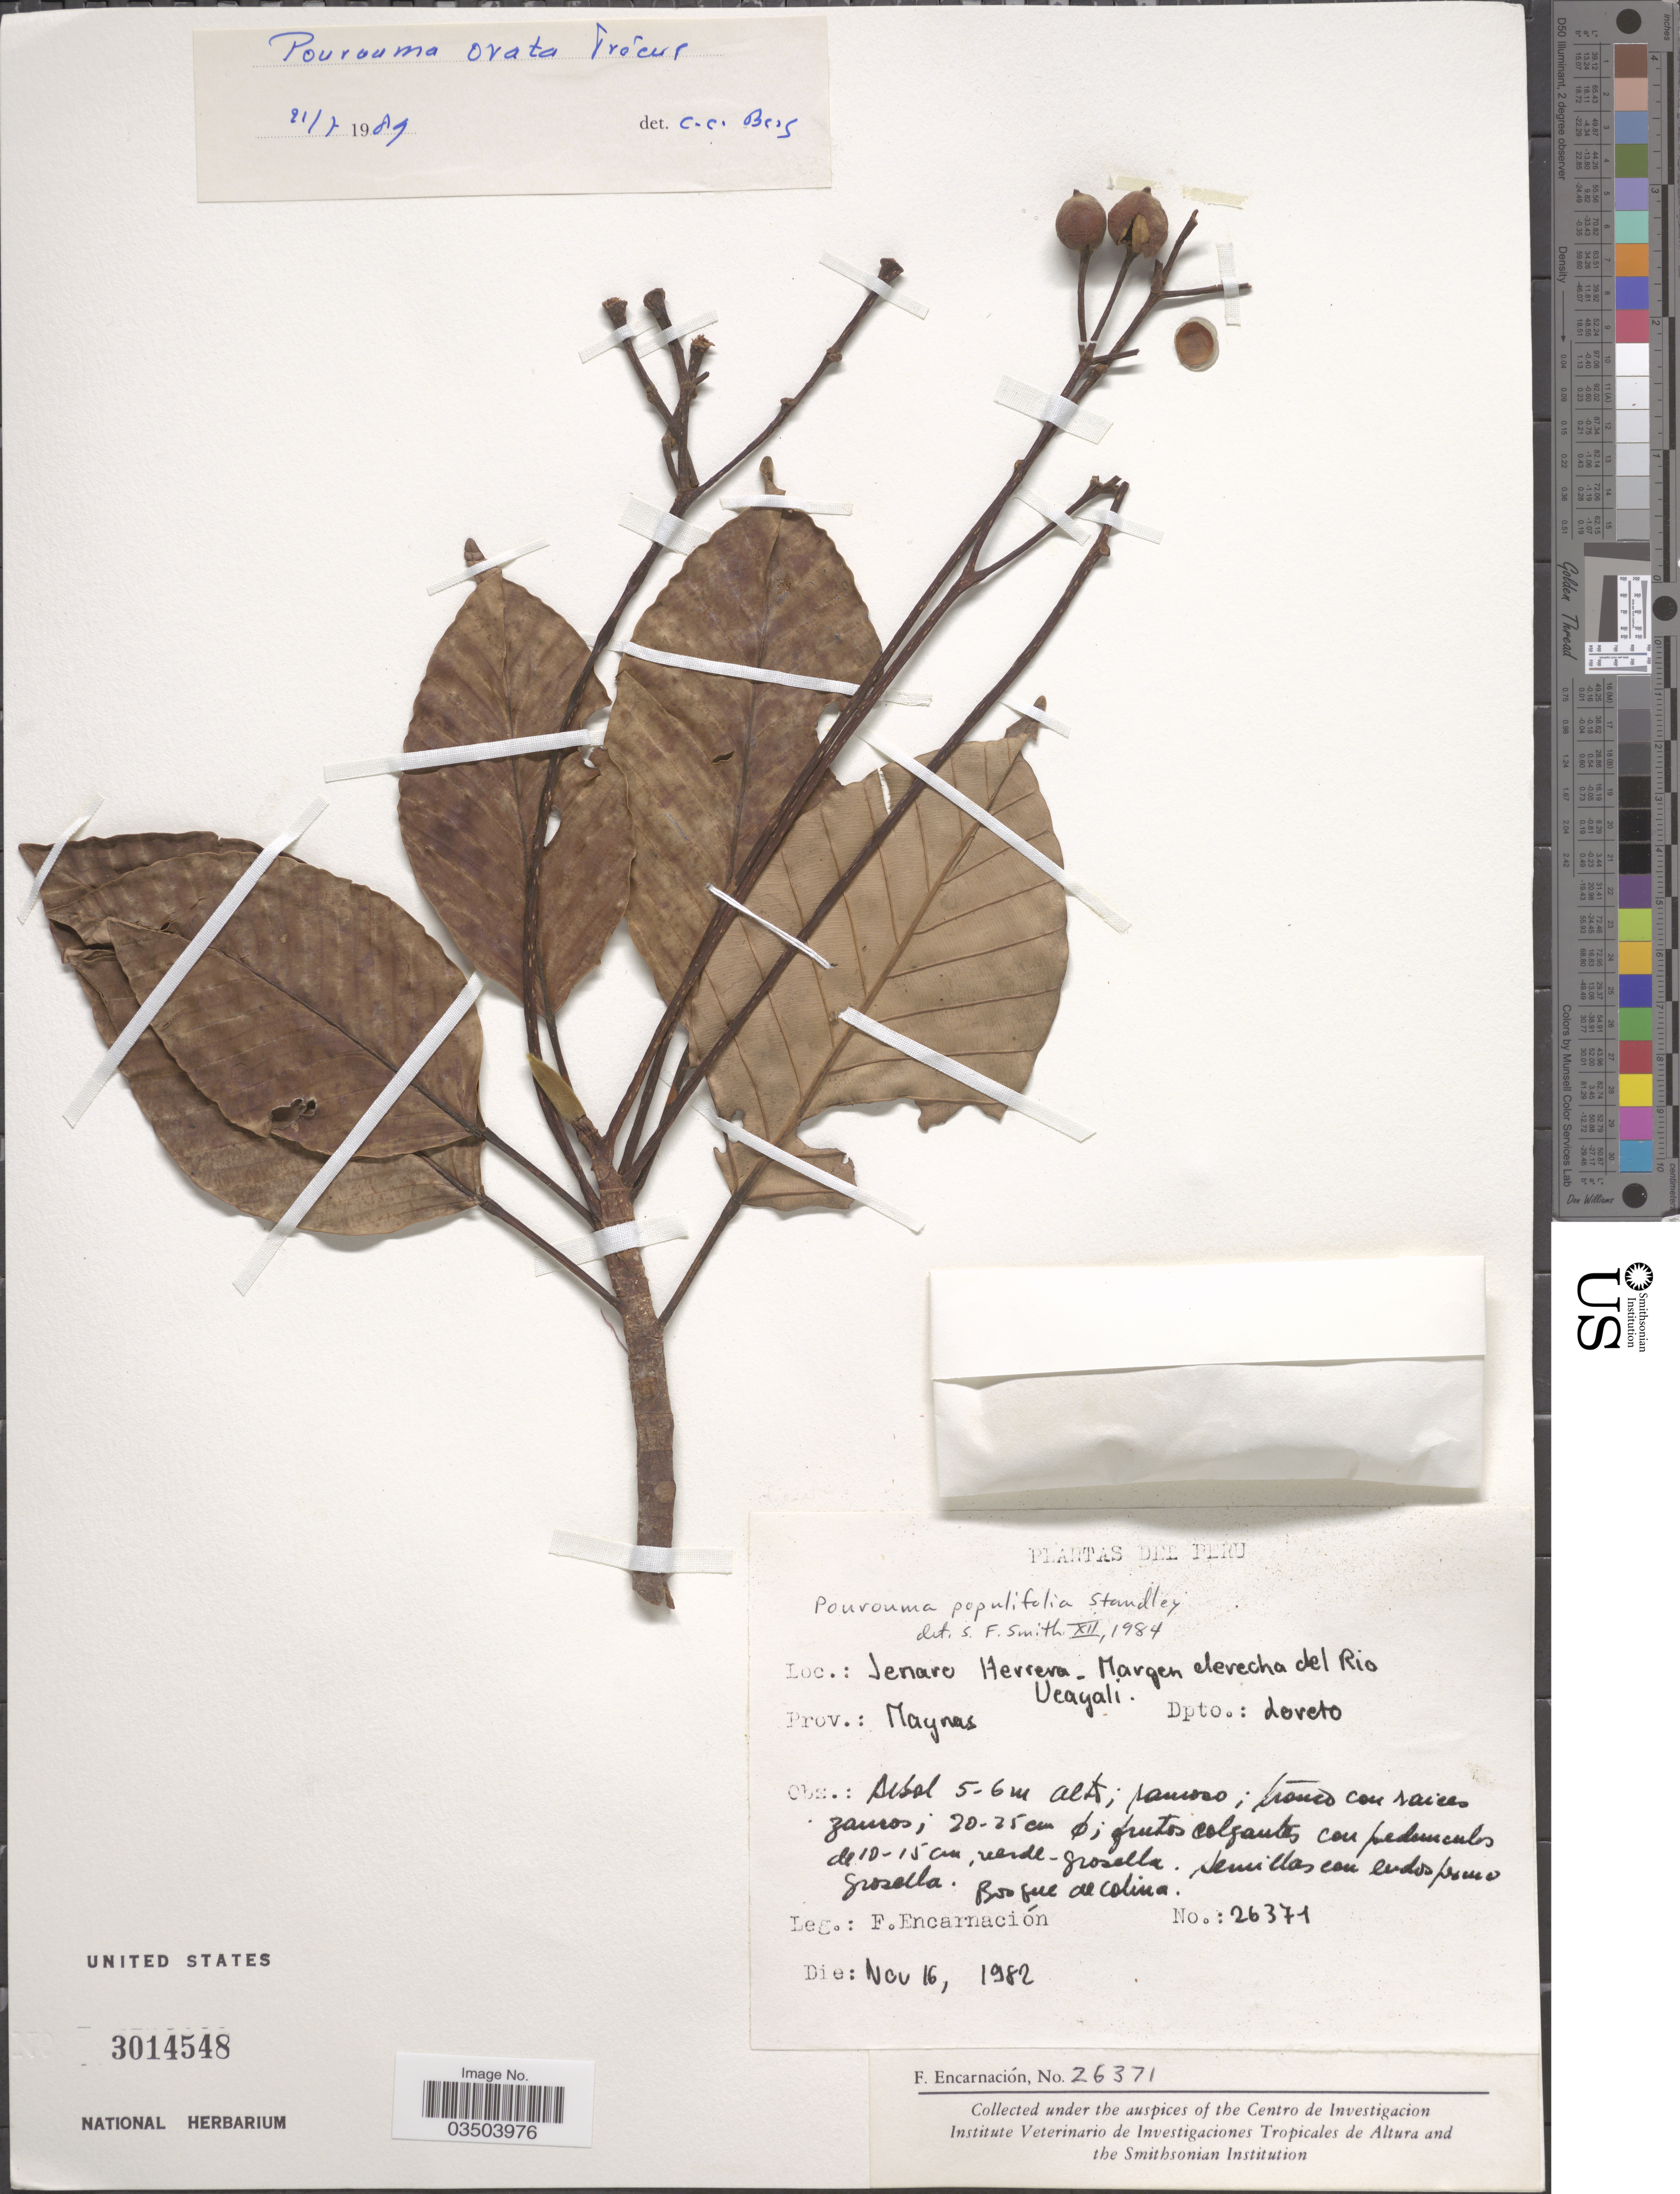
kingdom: Plantae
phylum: Tracheophyta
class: Magnoliopsida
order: Rosales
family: Urticaceae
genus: Pourouma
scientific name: Pourouma ovata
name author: Trécul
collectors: F. Encarnación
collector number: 26371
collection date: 1982-11-16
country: Peru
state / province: Loreto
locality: Jenaro* Herrera - Margen derecha del Rio Ucayali. Prov.: Maynas. Dpto.: Loreto.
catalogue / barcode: US 3014548